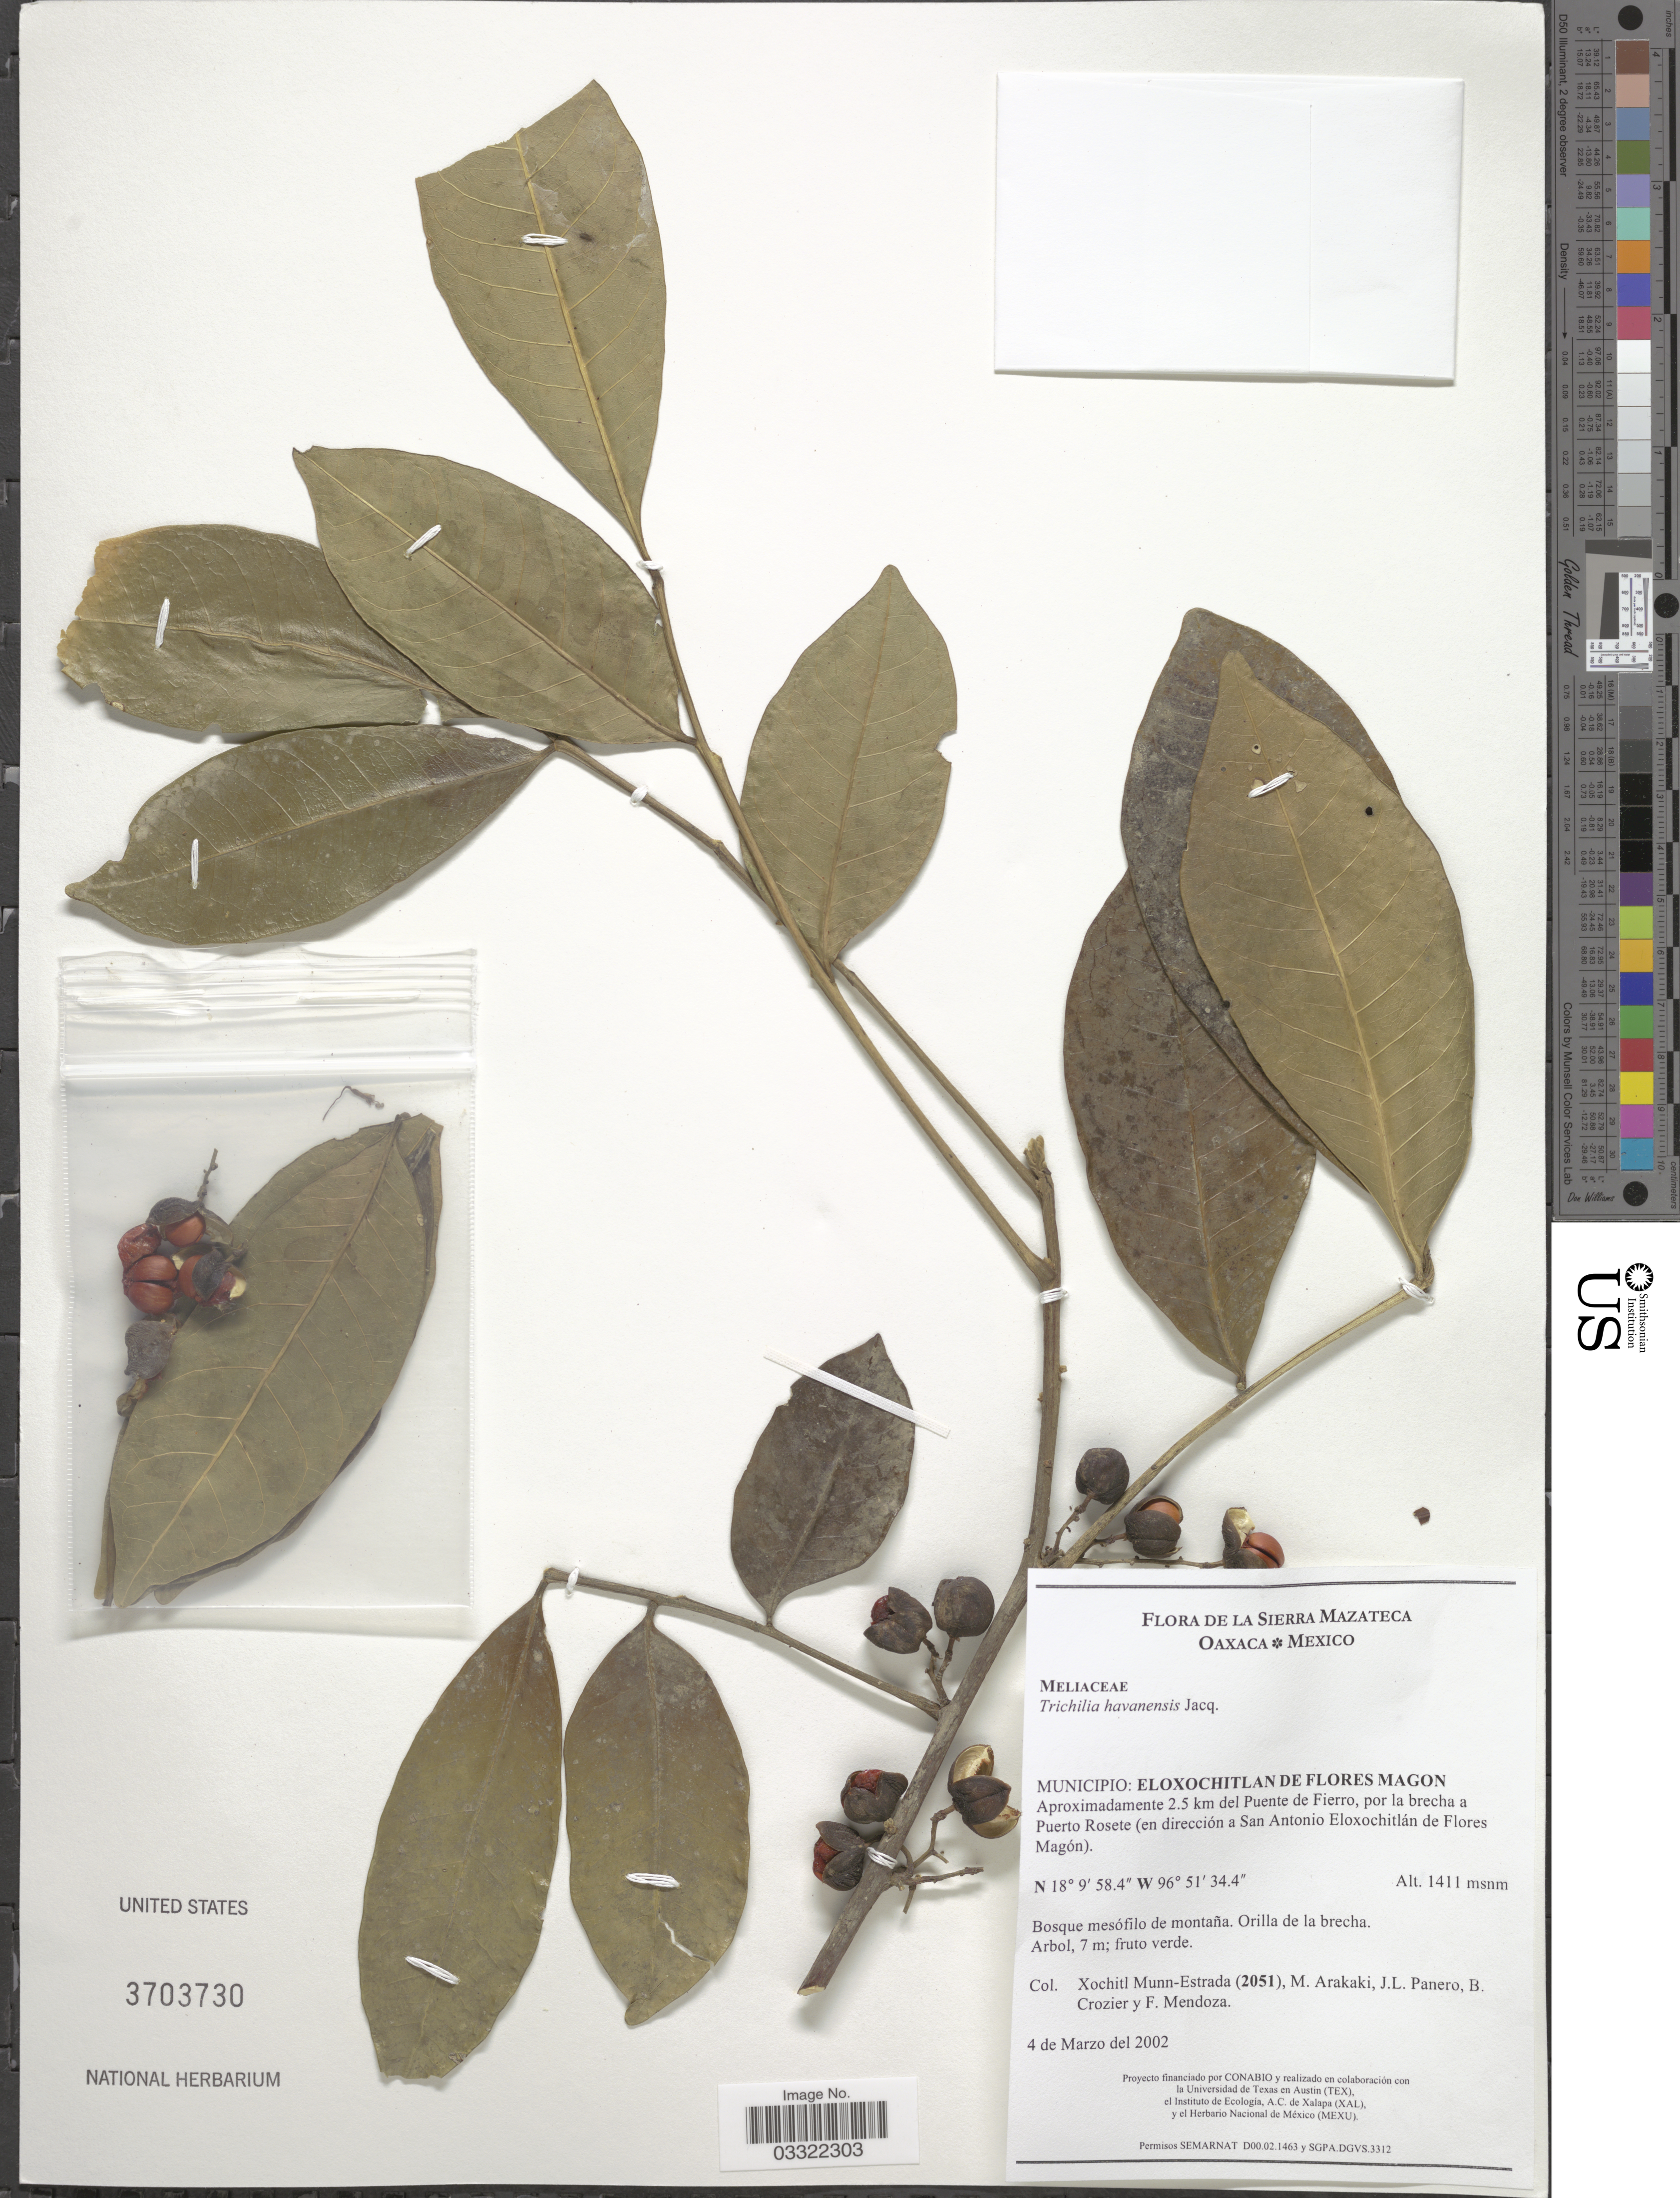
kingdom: Plantae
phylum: Tracheophyta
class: Magnoliopsida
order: Sapindales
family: Meliaceae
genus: Trichilia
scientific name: Trichilia havanensis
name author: Jacq.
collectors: X. Munn-Estrada, M. Arakaki, J. L. Panero, B. Crozier & F. Mendoza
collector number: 2051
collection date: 2002-03-04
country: Mexico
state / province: Oaxaca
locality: La Sierra Mazateca. Municipio: Eloxochitlan de Flores Magon. Aproximadamente 2.5 km del Puente de Fierro, por la brecha a Puerto Rosete (en dirección a San Antonio Eloxochitlán de Flores Magón).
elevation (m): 1411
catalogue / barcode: US 3703730